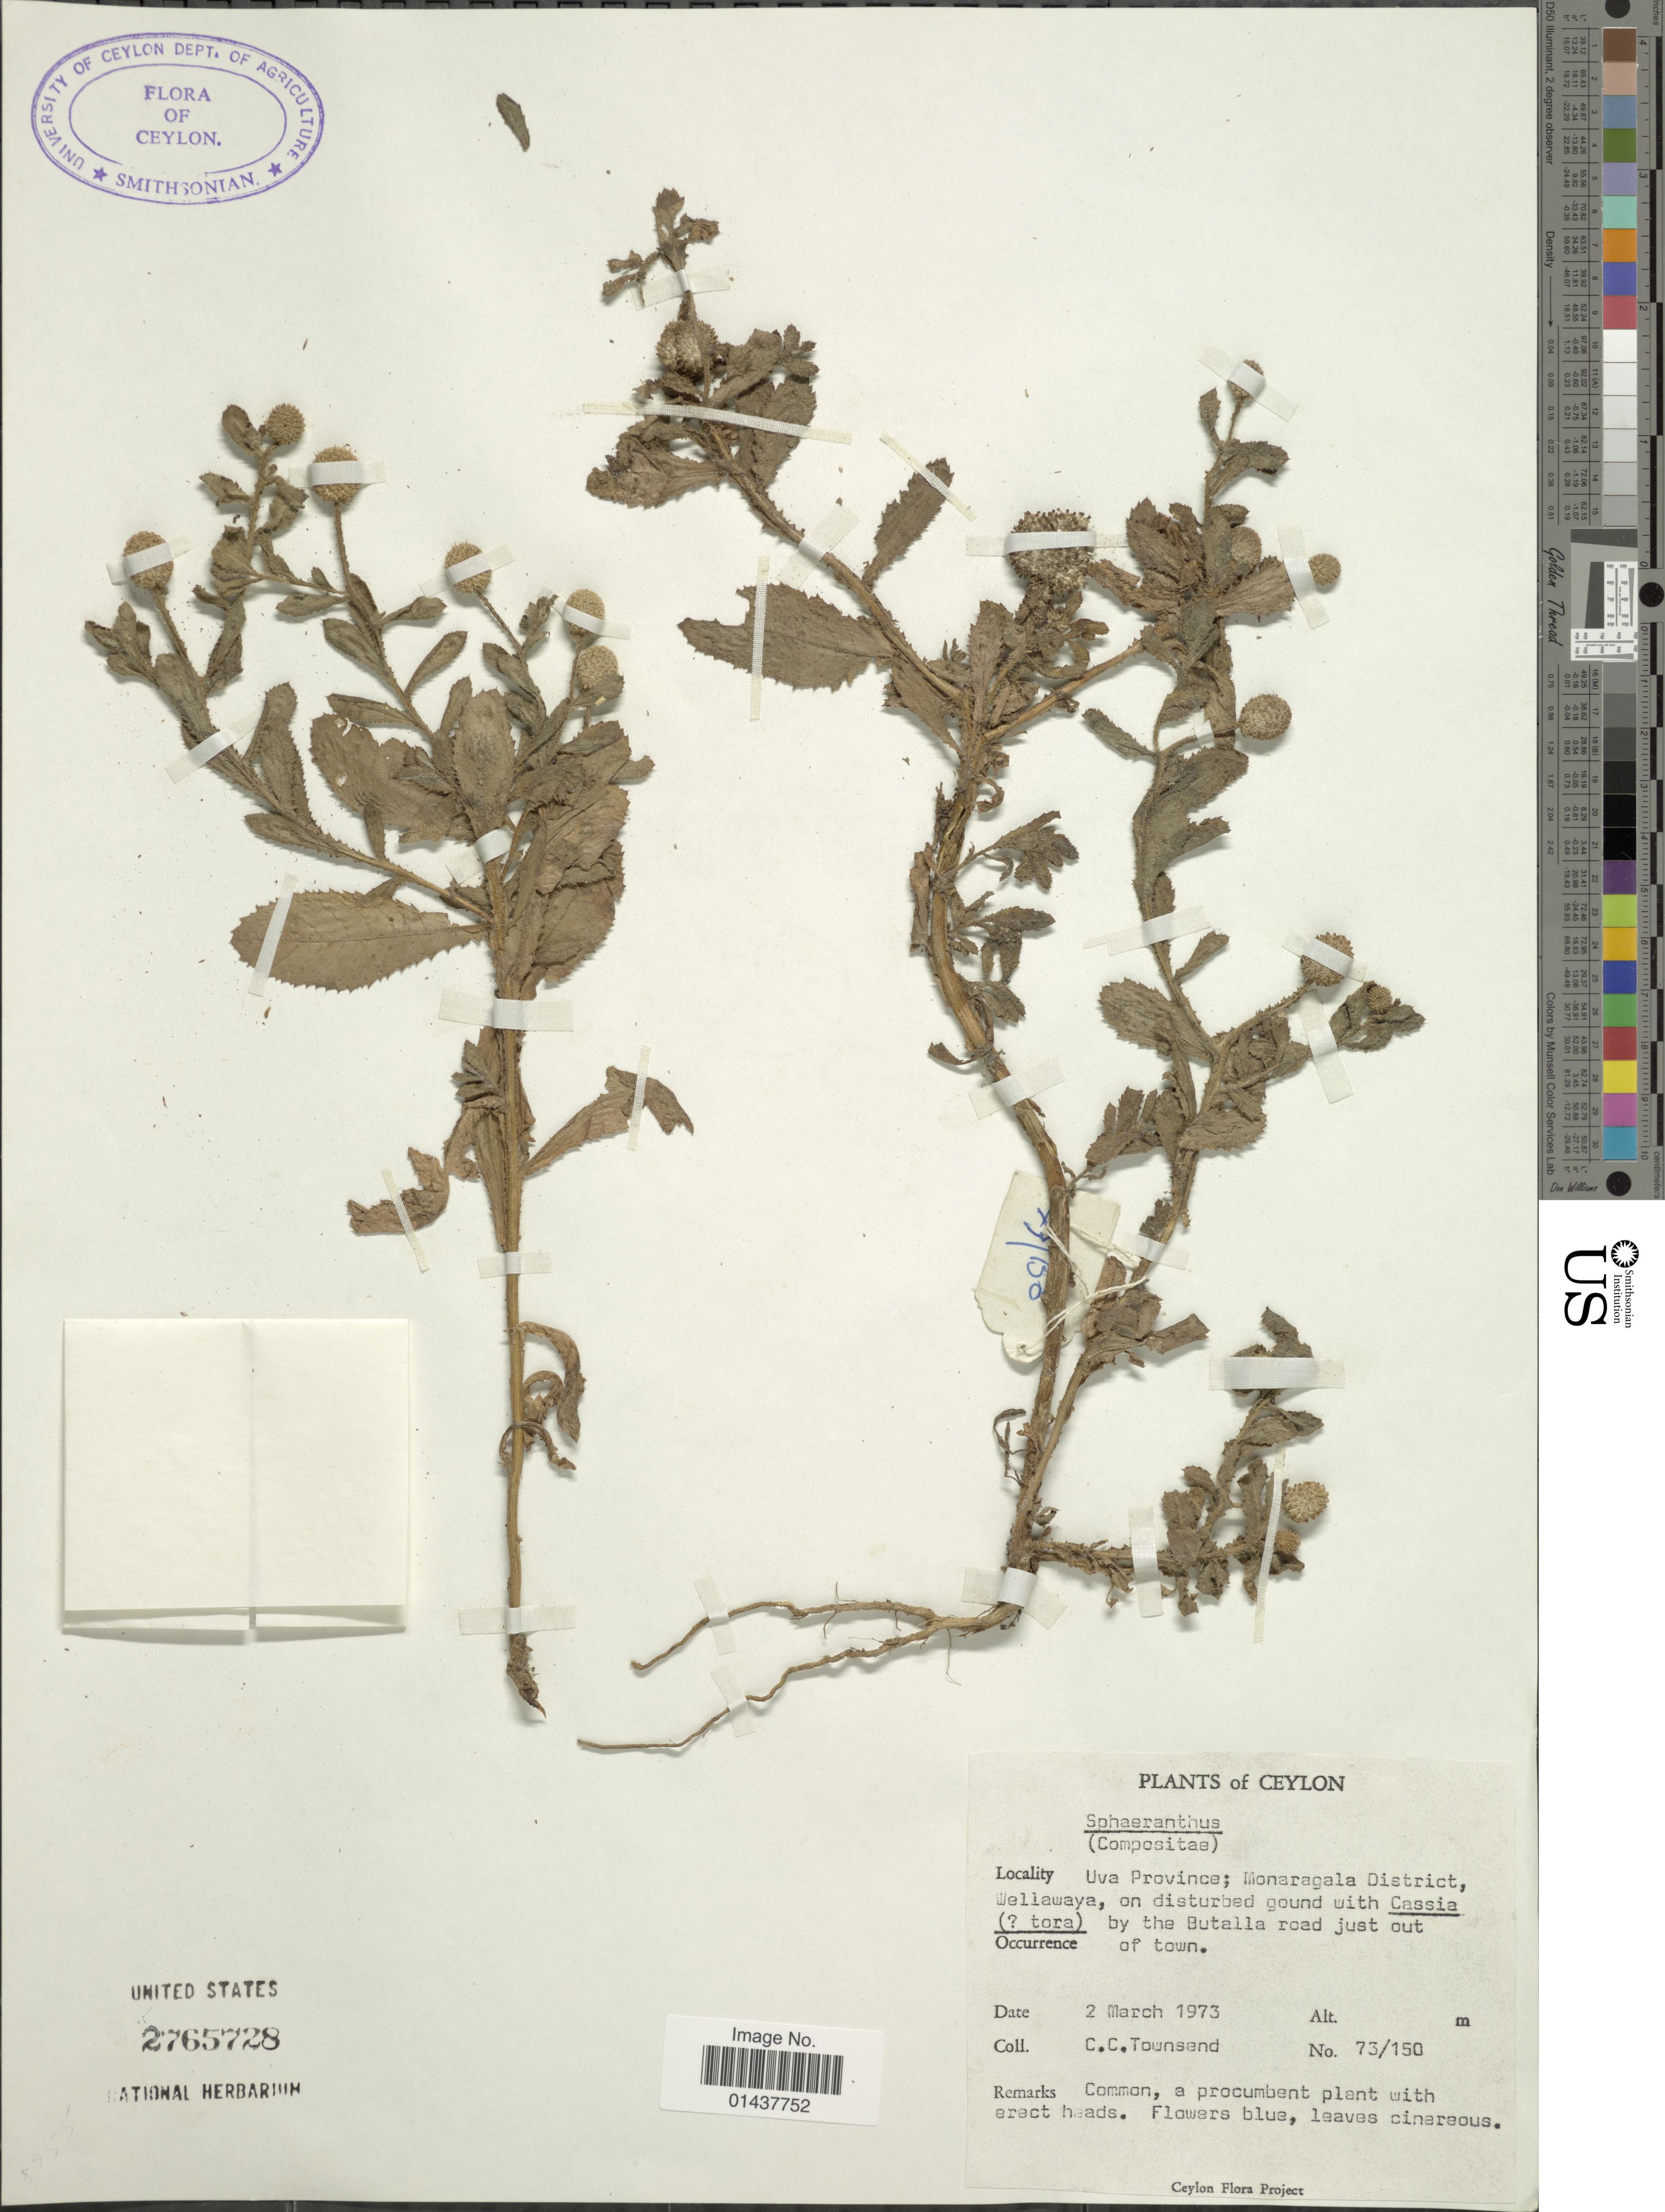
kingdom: Plantae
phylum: Tracheophyta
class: Magnoliopsida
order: Asterales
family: Asteraceae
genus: Sphaeranthus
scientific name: Sphaeranthus sp.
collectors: C. C. Townsend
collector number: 73/150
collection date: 1973-03-02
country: Sri Lanka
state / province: Uva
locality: Ceylon; Monargagala District, Wellawaya, by the Butalla road just out of town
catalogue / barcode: US 2765728